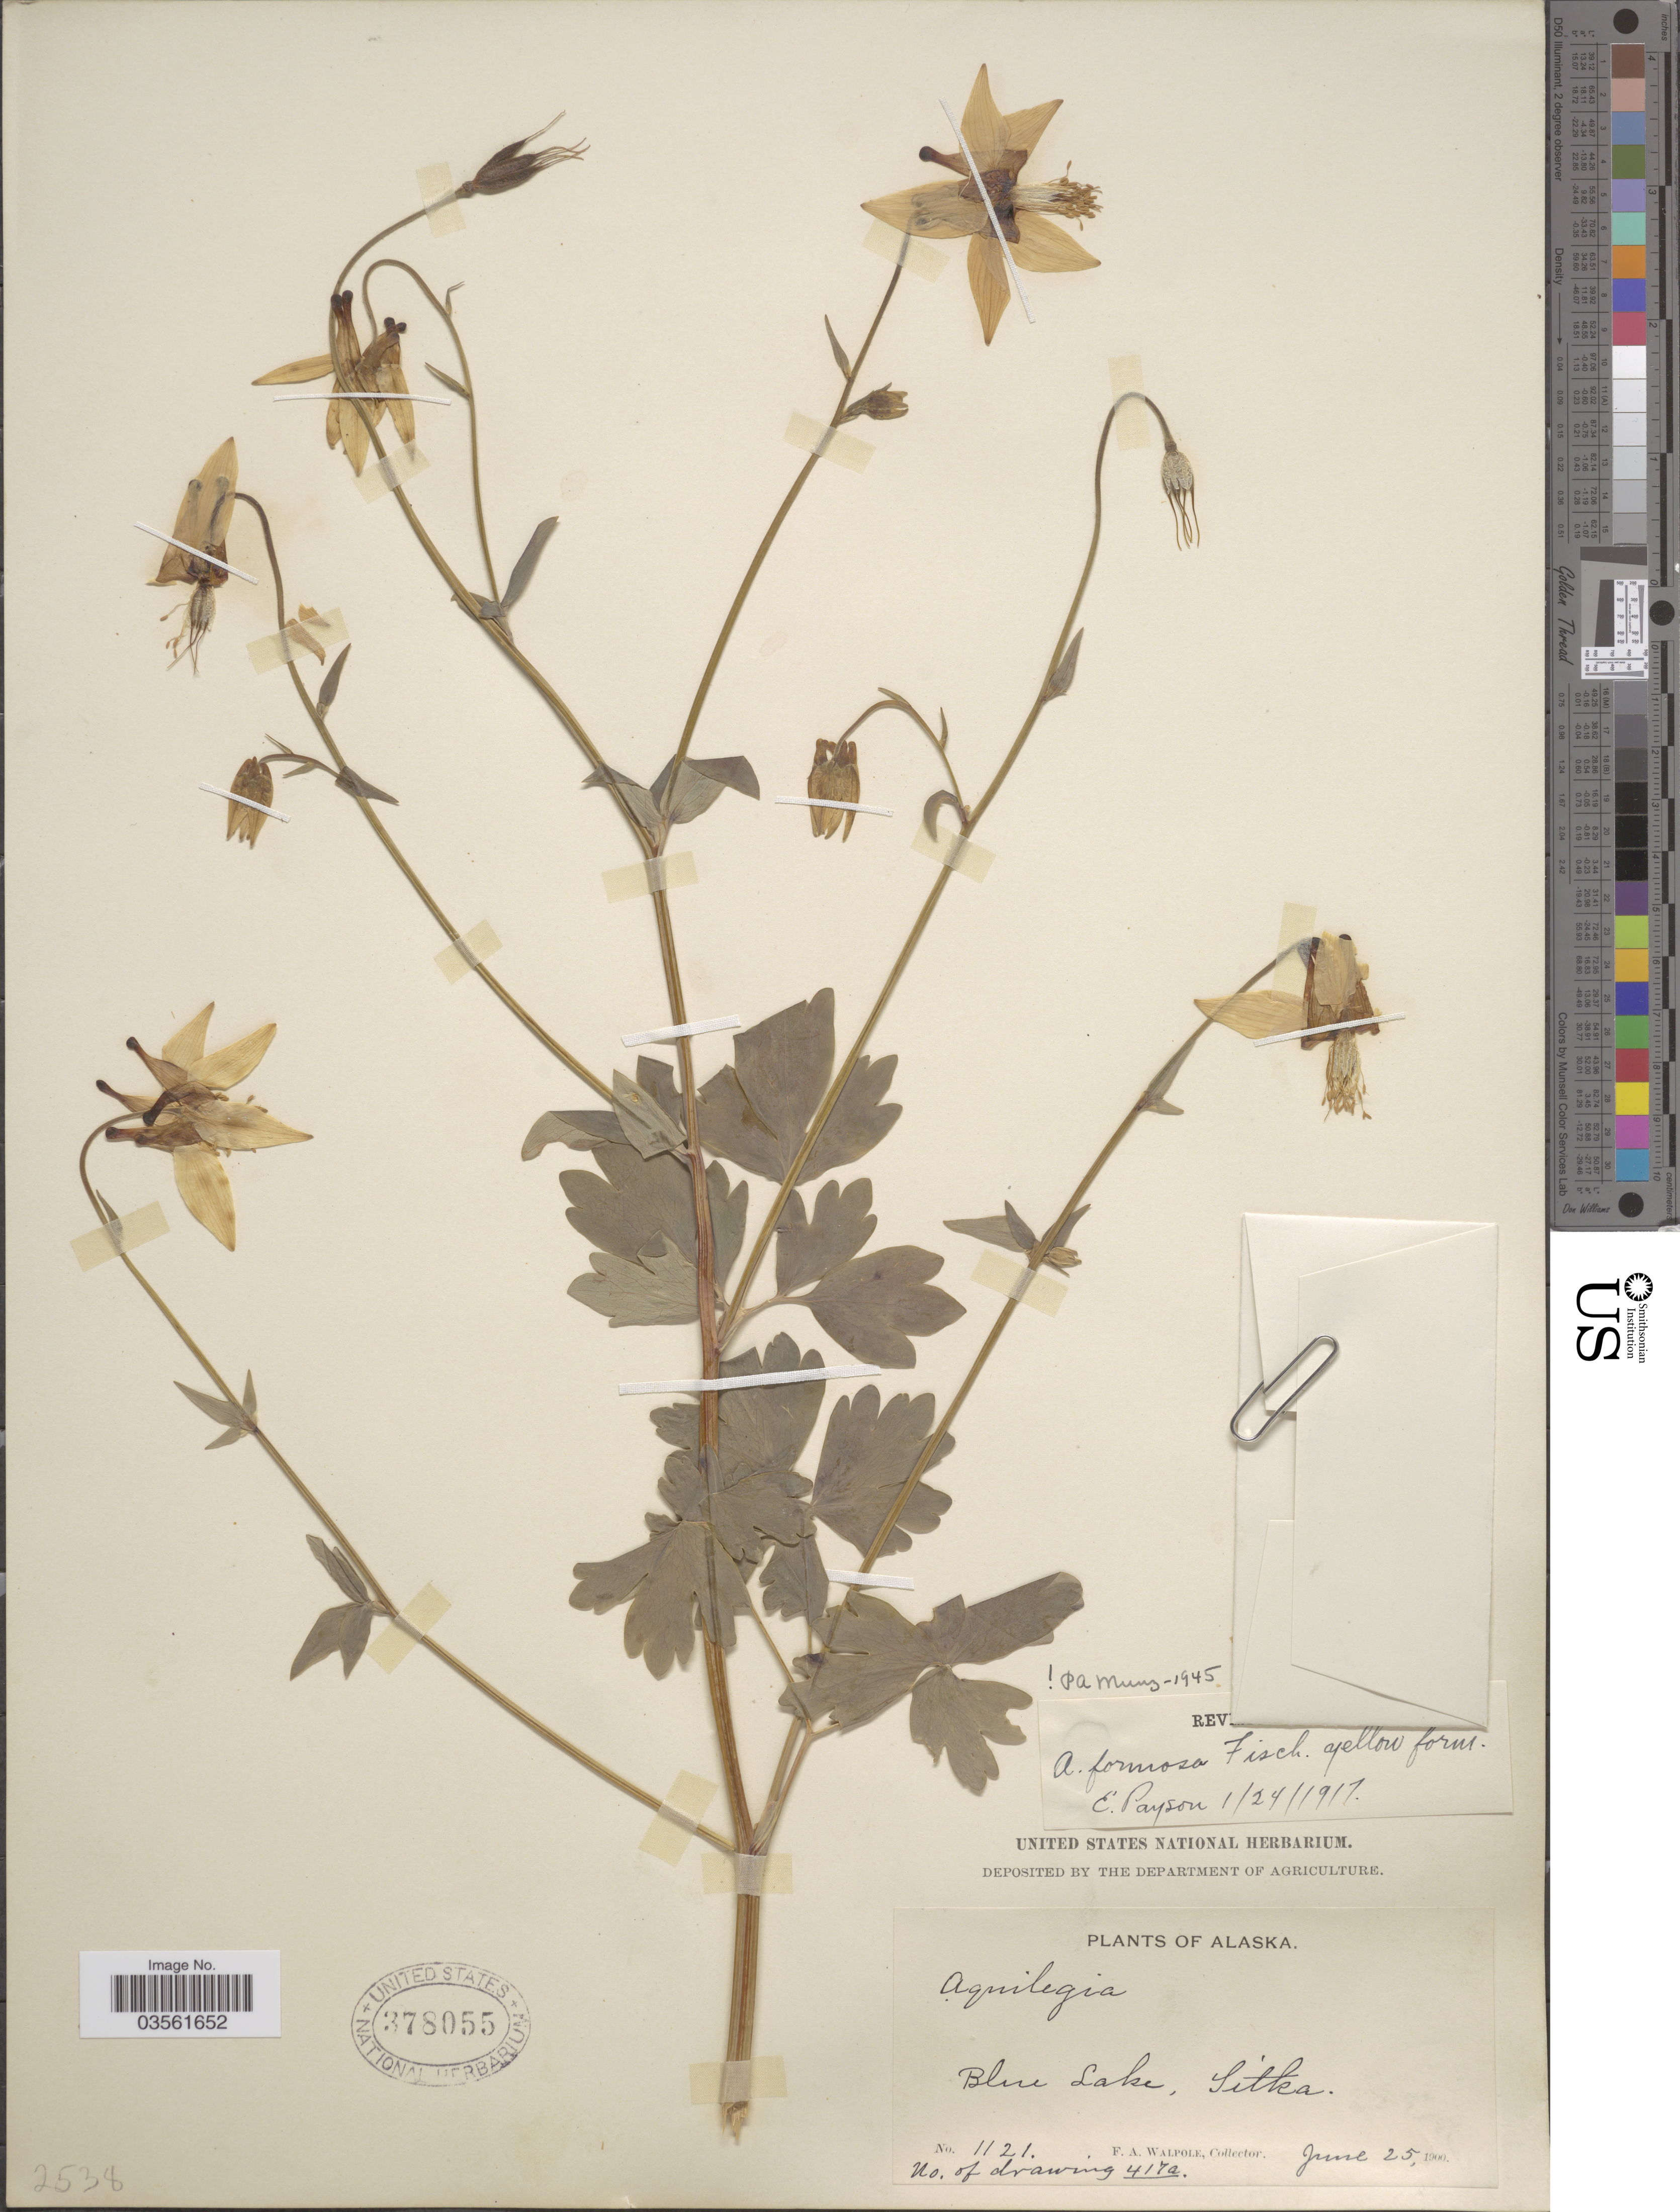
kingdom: Plantae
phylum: Tracheophyta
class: Magnoliopsida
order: Ranunculales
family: Ranunculaceae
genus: Aquilegia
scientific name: Aquilegia formosa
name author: Fisch. ex DC.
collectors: F. Walpole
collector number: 1121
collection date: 1900-06-25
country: United States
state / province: Alaska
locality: Blue Lake, Sitka.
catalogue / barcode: US 378055